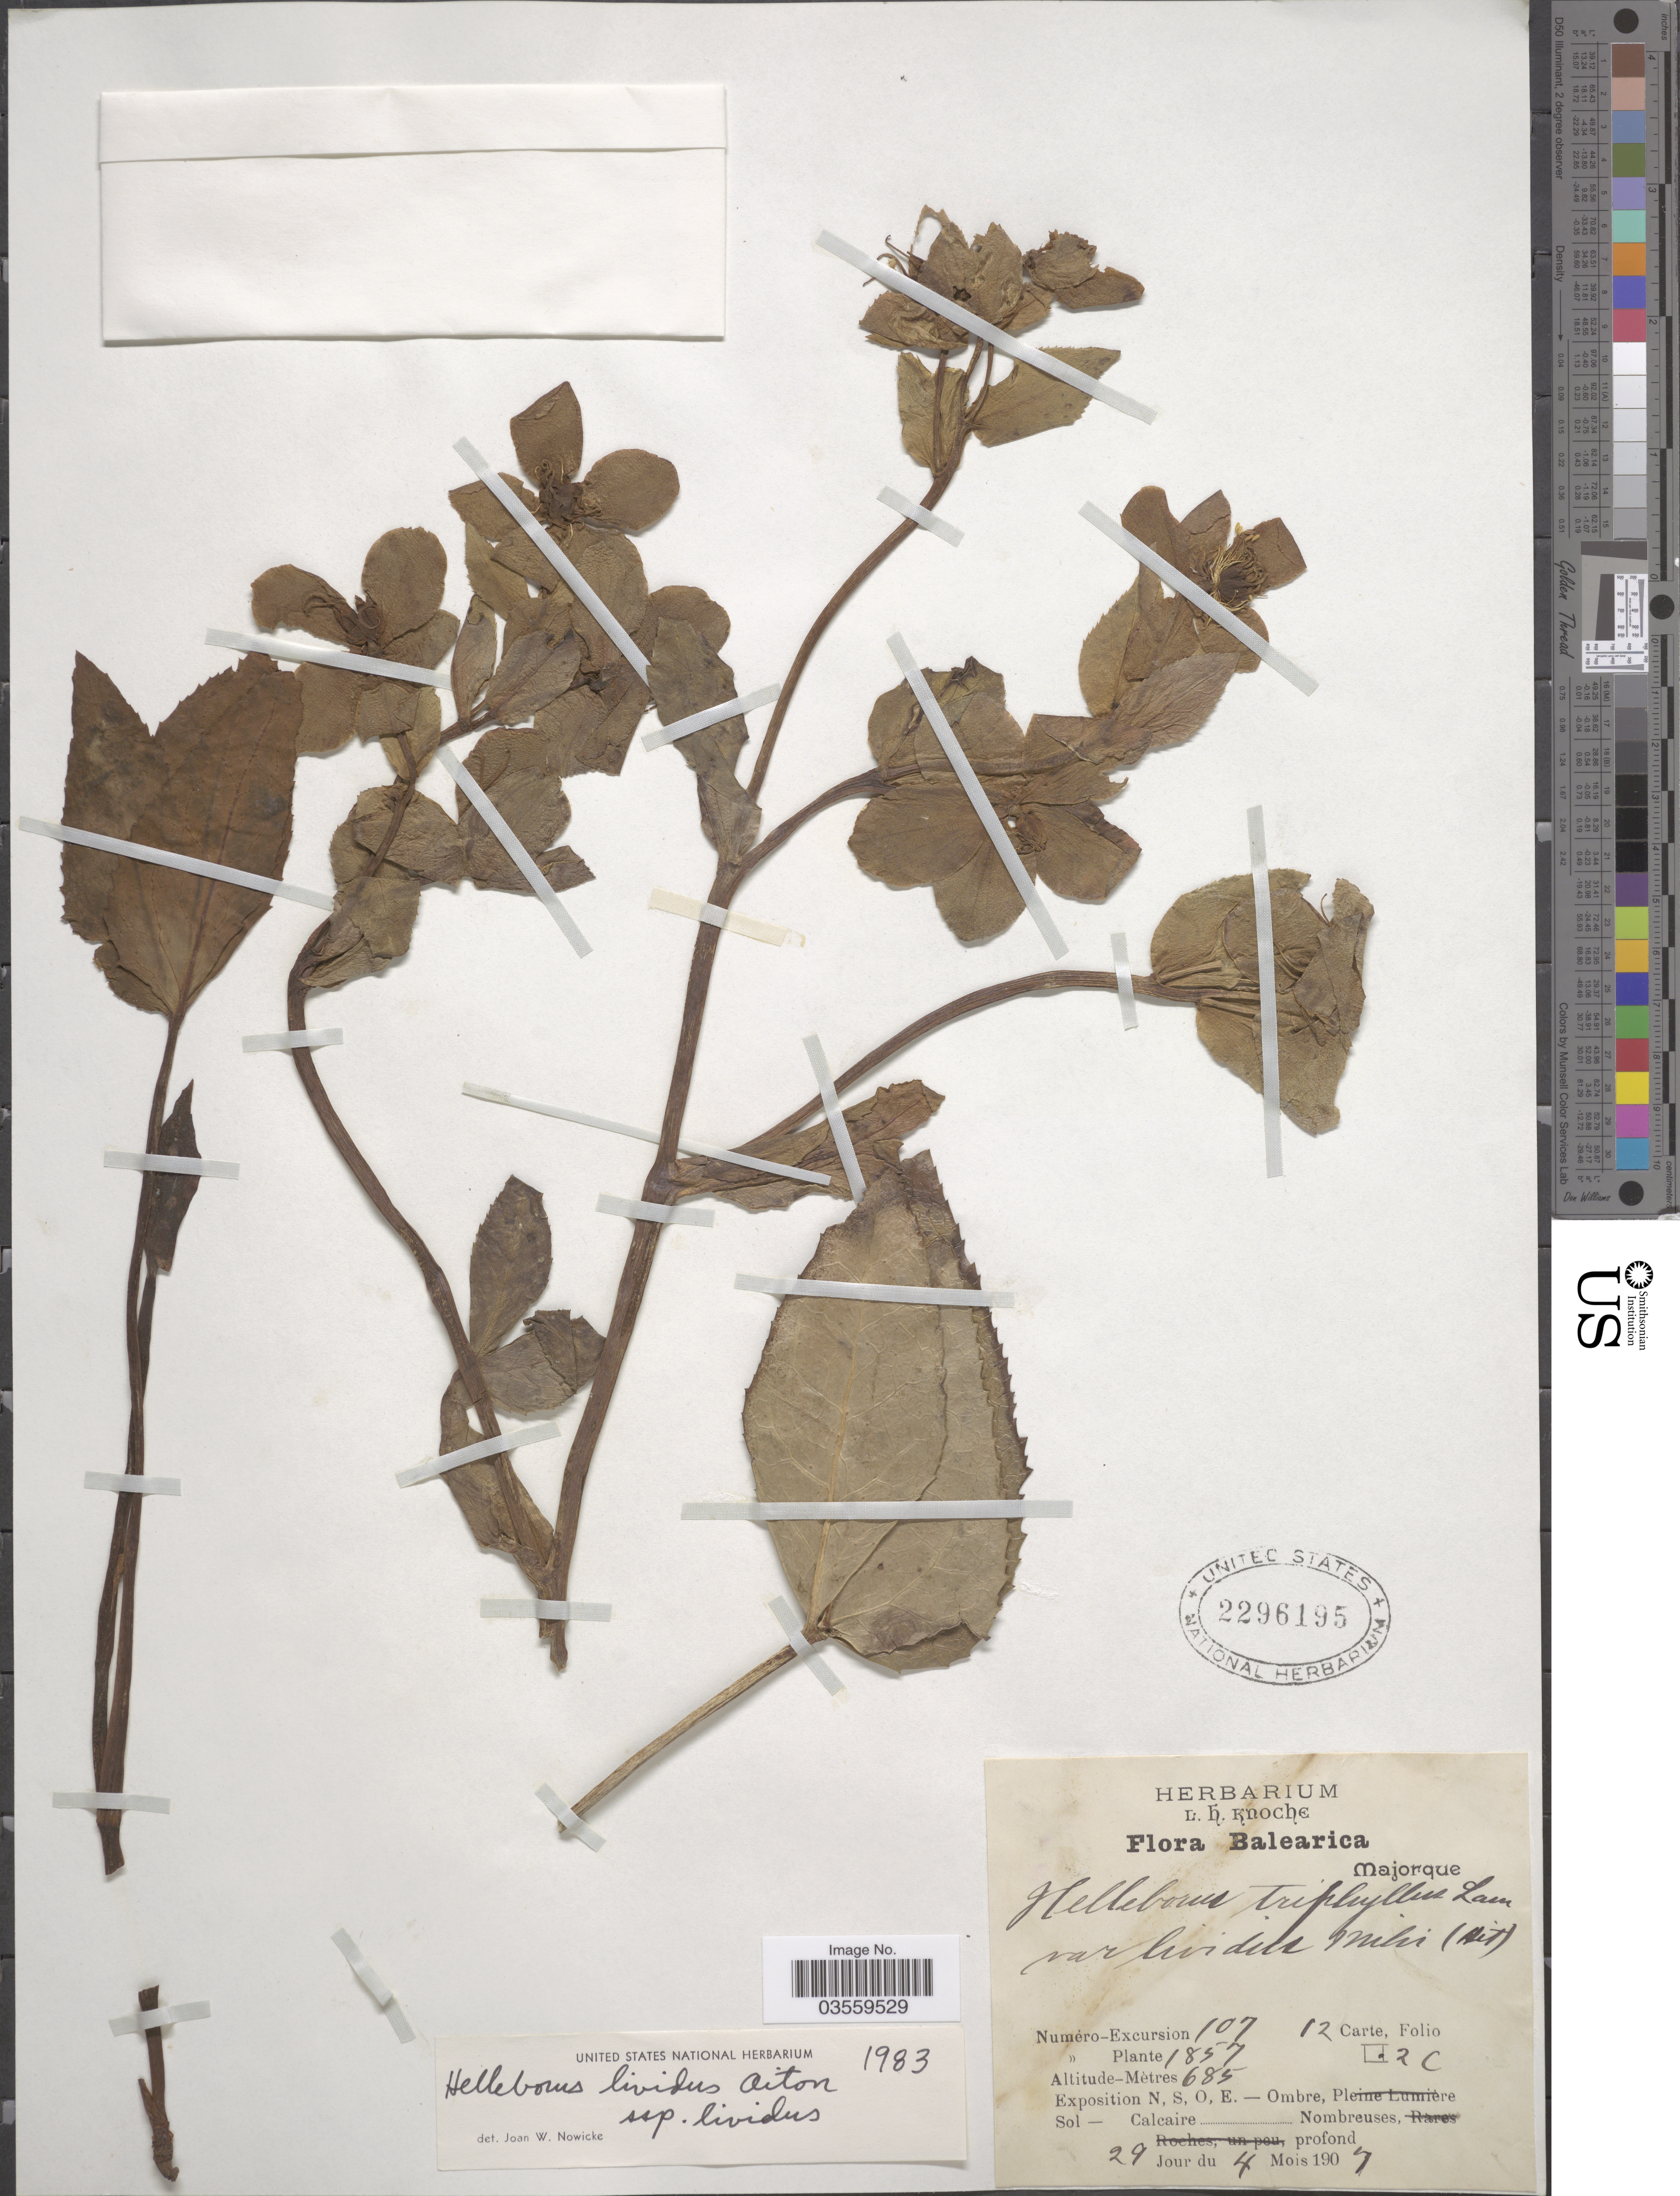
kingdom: Plantae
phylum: Tracheophyta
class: Magnoliopsida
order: Ranunculales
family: Ranunculaceae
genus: Helleborus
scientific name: Helleborus lividus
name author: Aiton ex Curtis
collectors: ex herb. L. H. Knoche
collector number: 107/1857?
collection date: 1907-04-29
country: Spain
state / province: Islas Baleares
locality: Balearica. Majorque.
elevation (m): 685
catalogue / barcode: US 2296195